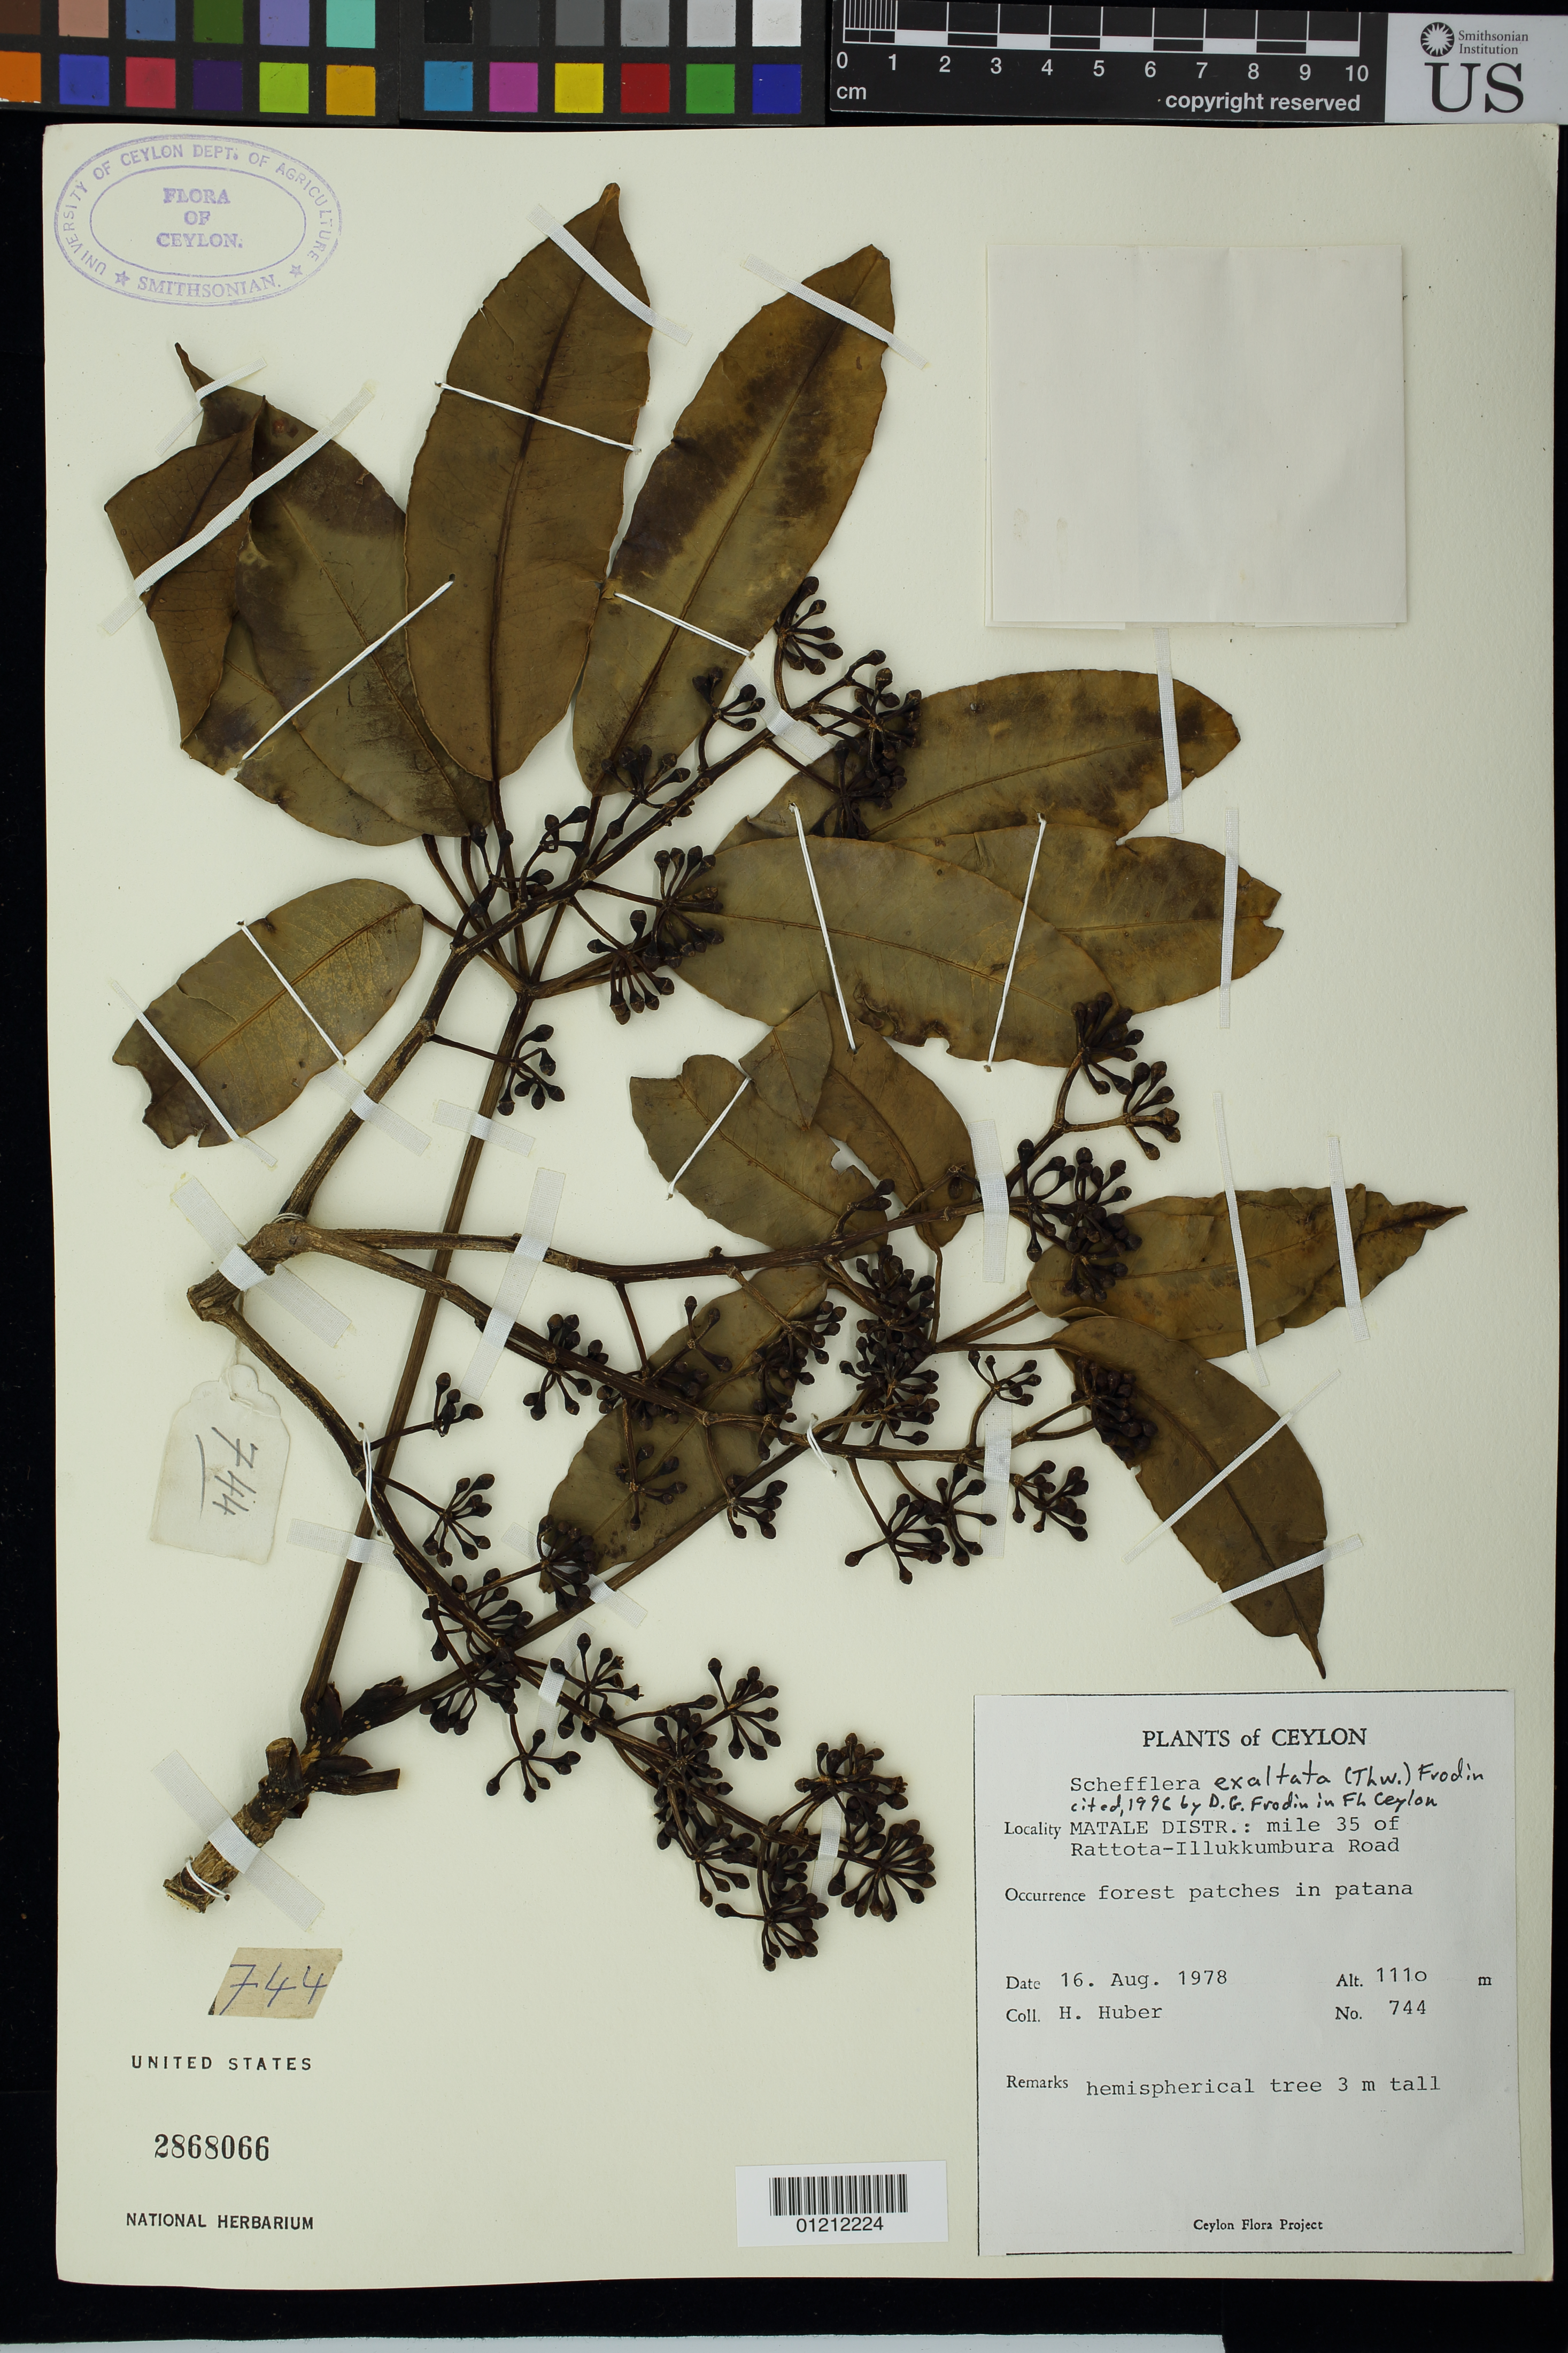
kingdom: Plantae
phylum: Tracheophyta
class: Magnoliopsida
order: Apiales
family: Araliaceae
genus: Schefflera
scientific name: Schefflera exaltata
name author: (Thwaites) Frodin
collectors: H. Huber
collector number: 744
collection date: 1978-08-16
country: Sri Lanka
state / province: Central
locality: Matale District, mile 35 of Ratota-Illukkumbura Road.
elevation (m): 1110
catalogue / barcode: US 2868066